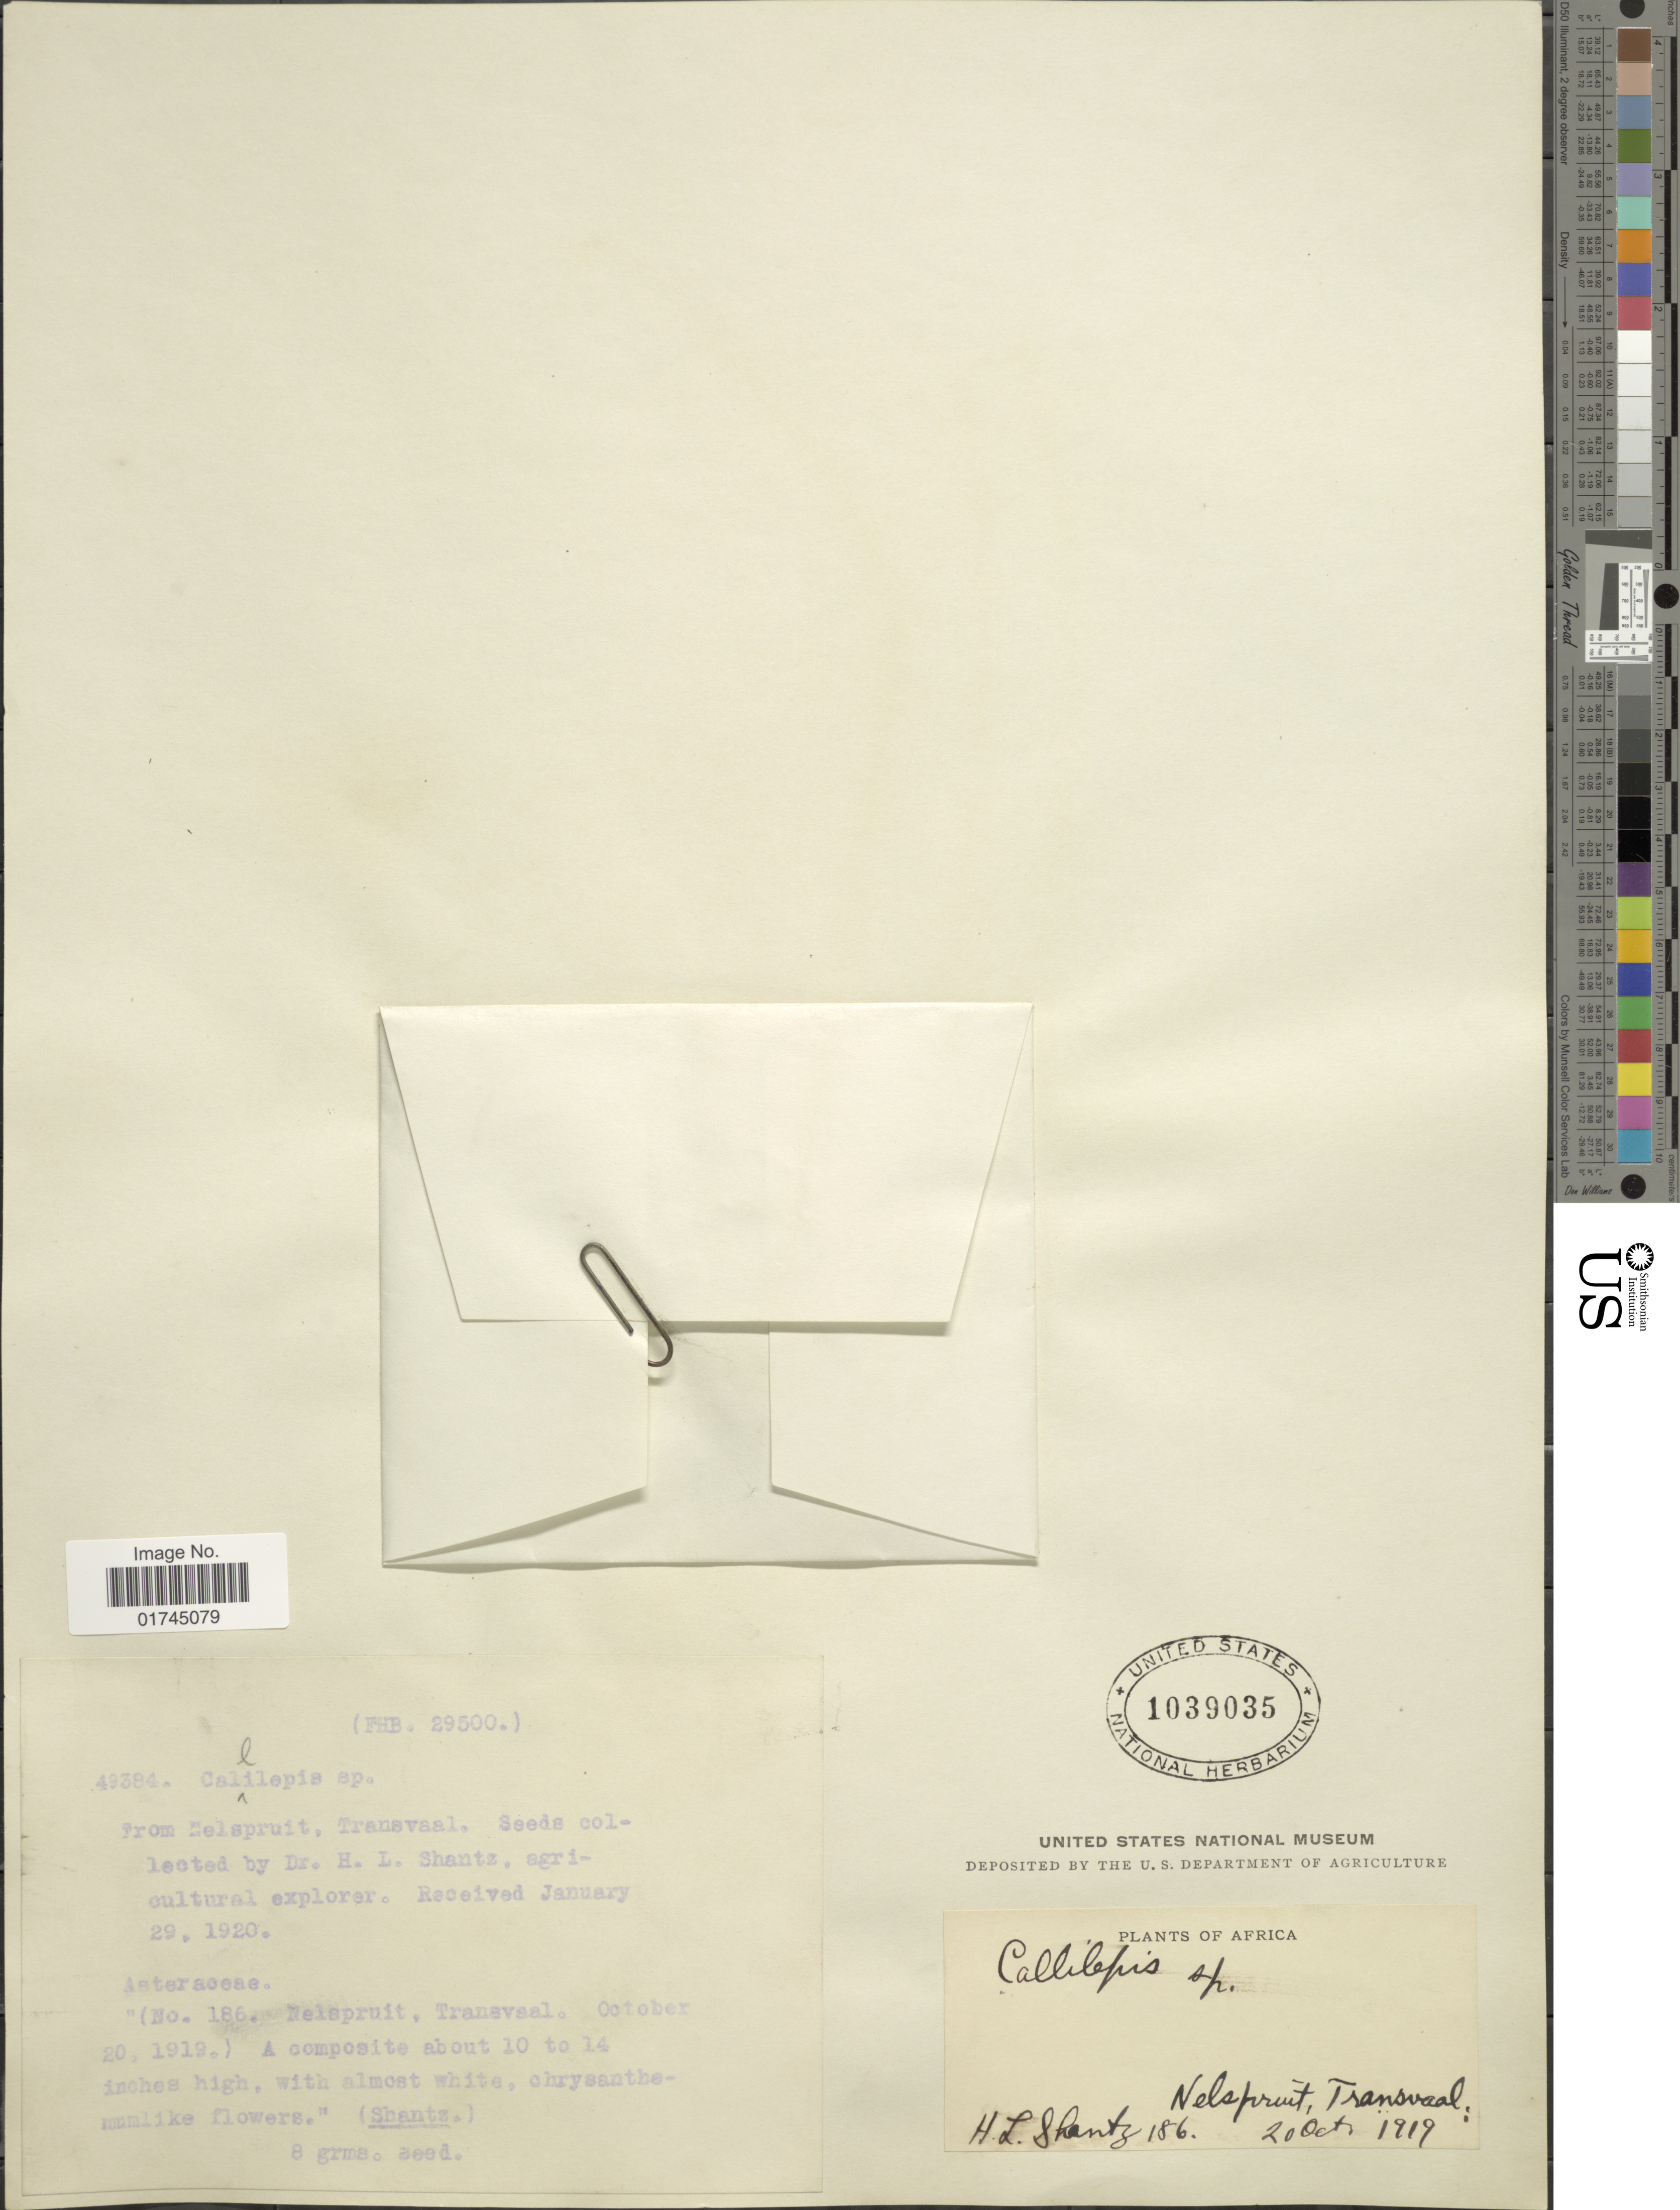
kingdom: Plantae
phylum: Tracheophyta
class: Magnoliopsida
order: Asterales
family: Asteraceae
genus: Callilepis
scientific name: Callilepis sp.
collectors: H. Shantz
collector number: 186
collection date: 1919-10-20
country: South Africa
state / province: Mpumalanga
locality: Nelspruit, Transvaal, Africa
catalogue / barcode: US 1039035